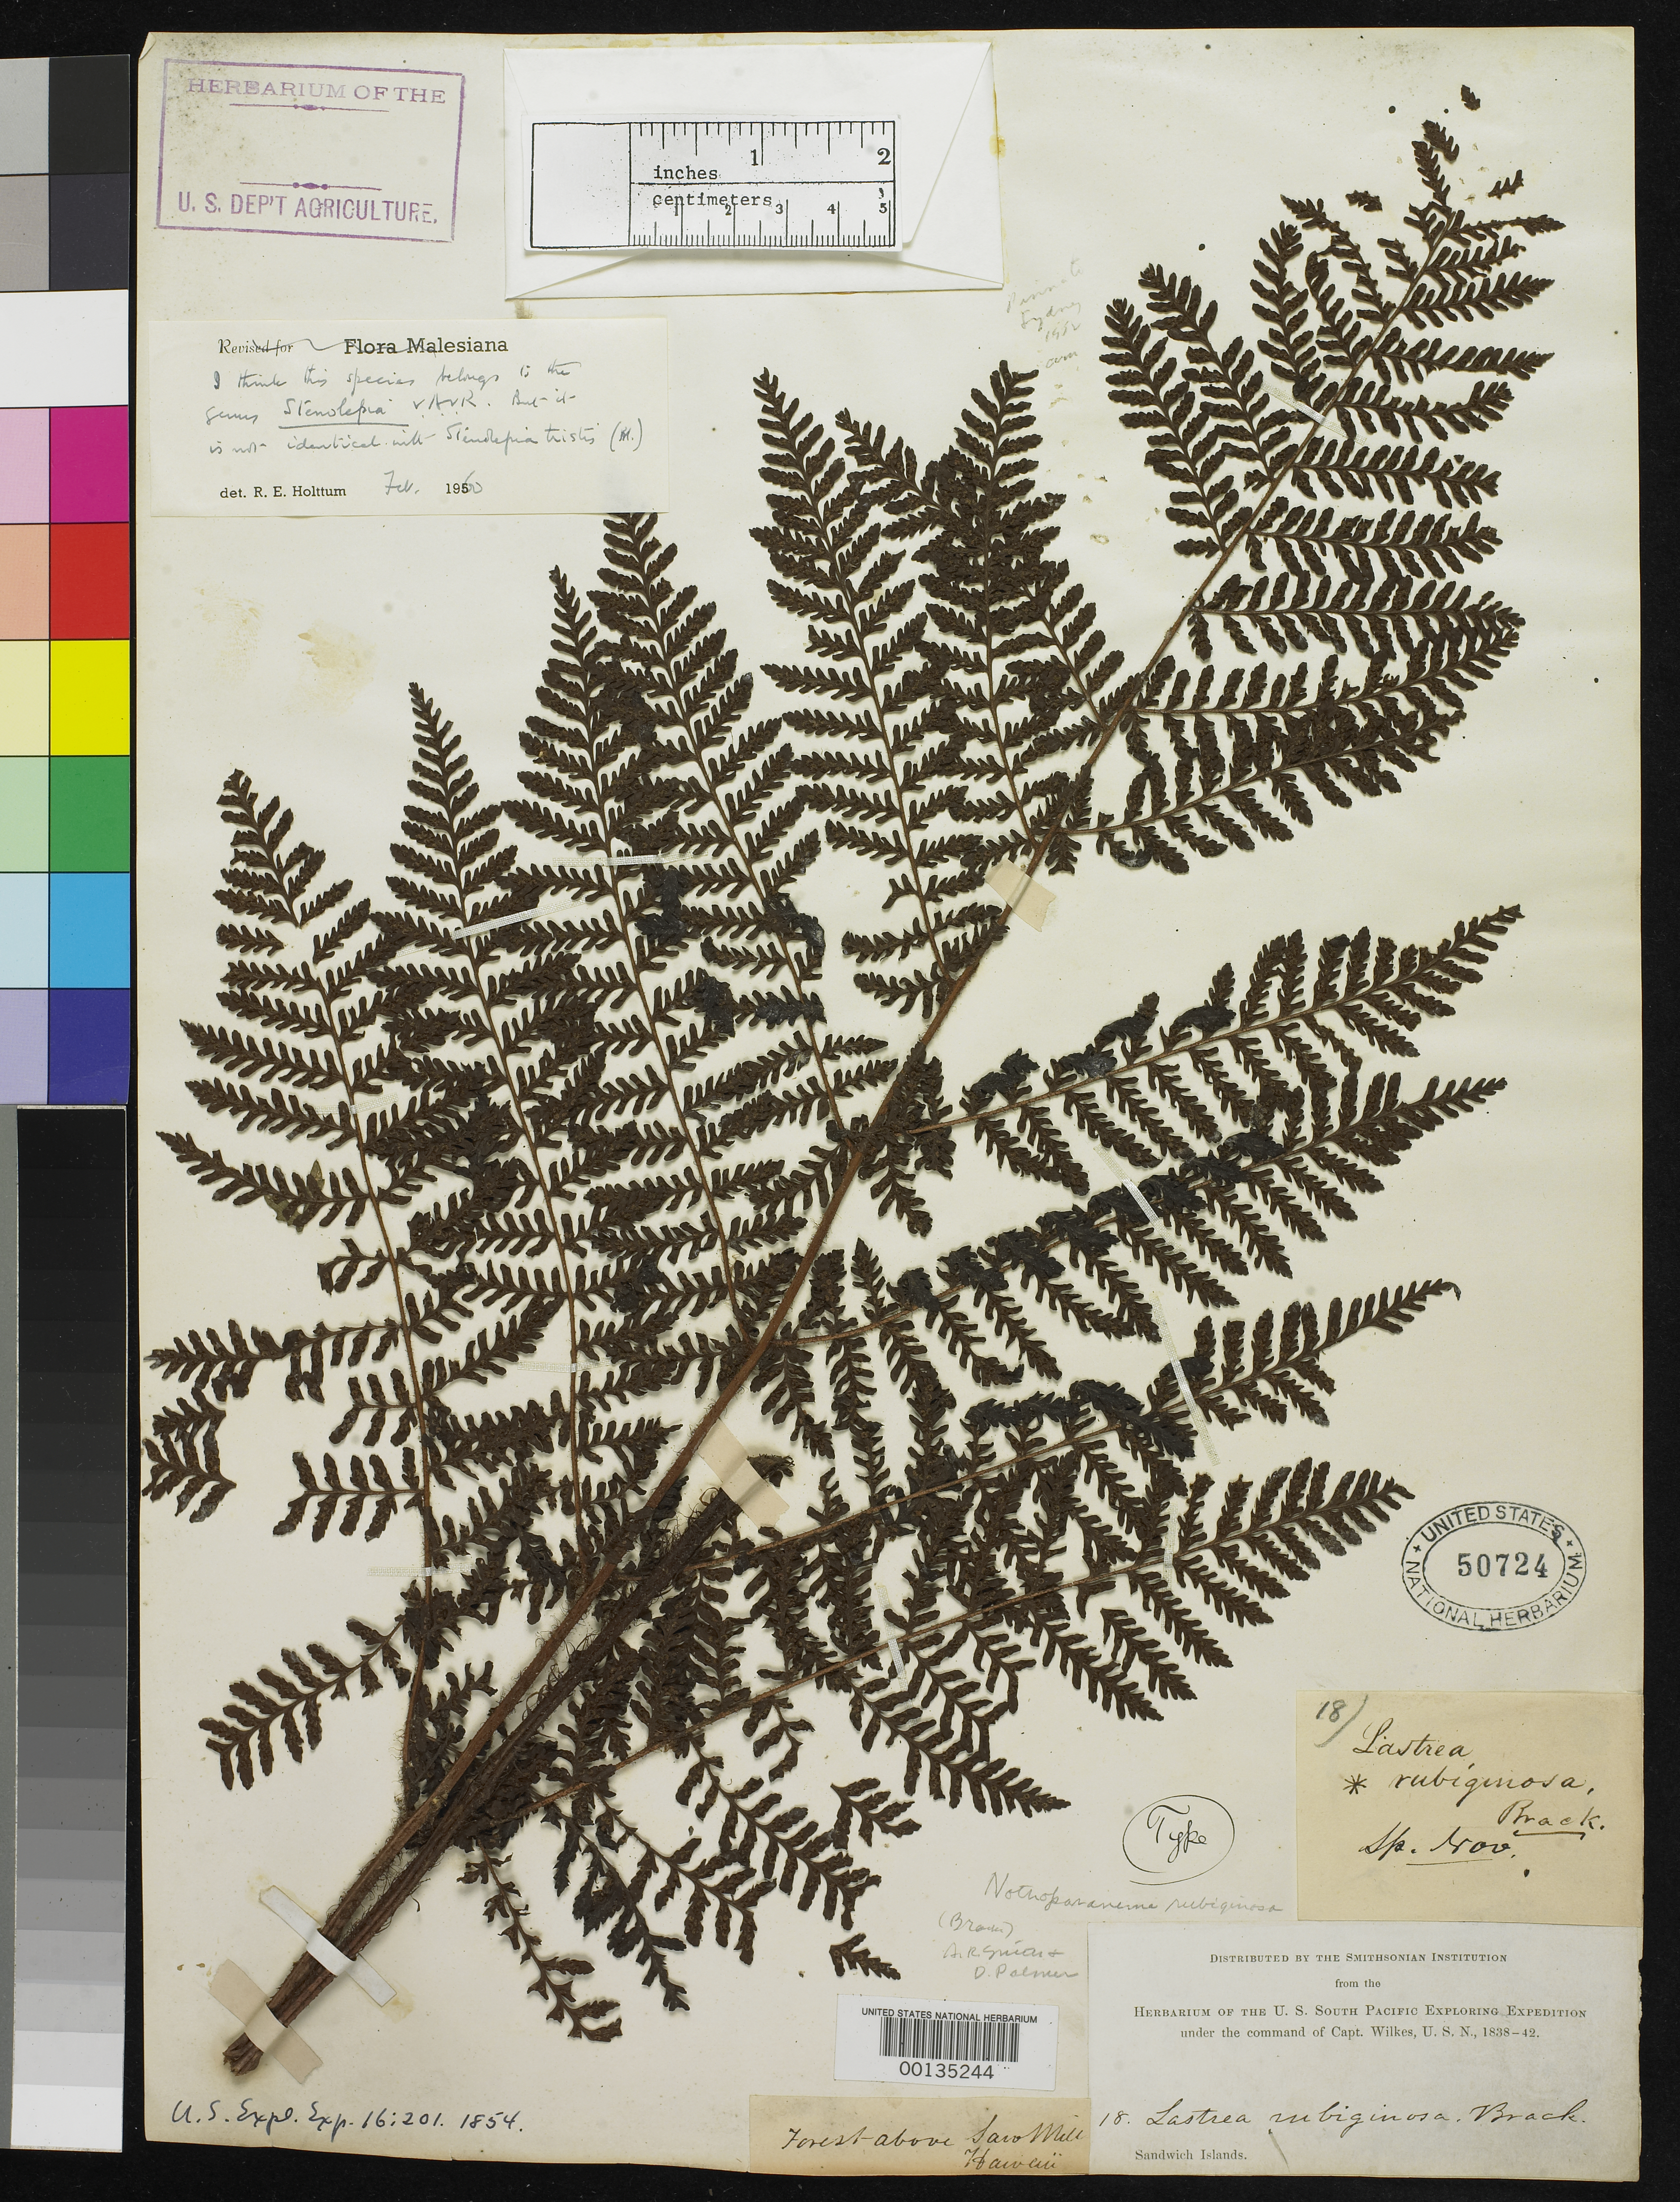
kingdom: Plantae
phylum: Tracheophyta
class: Polypodiopsida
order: Polypodiales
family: Thelypteridaceae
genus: Lastrea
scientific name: Lastrea rubiginosa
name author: Brack. in Wilkes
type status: Holotype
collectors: Wilkes Explor. Exped.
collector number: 18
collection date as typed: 1838 to -- --- 1842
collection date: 1838/1842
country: United States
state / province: Hawaii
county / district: Maui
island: Moloka'i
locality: Forest above saw mill.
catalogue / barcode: US 50724